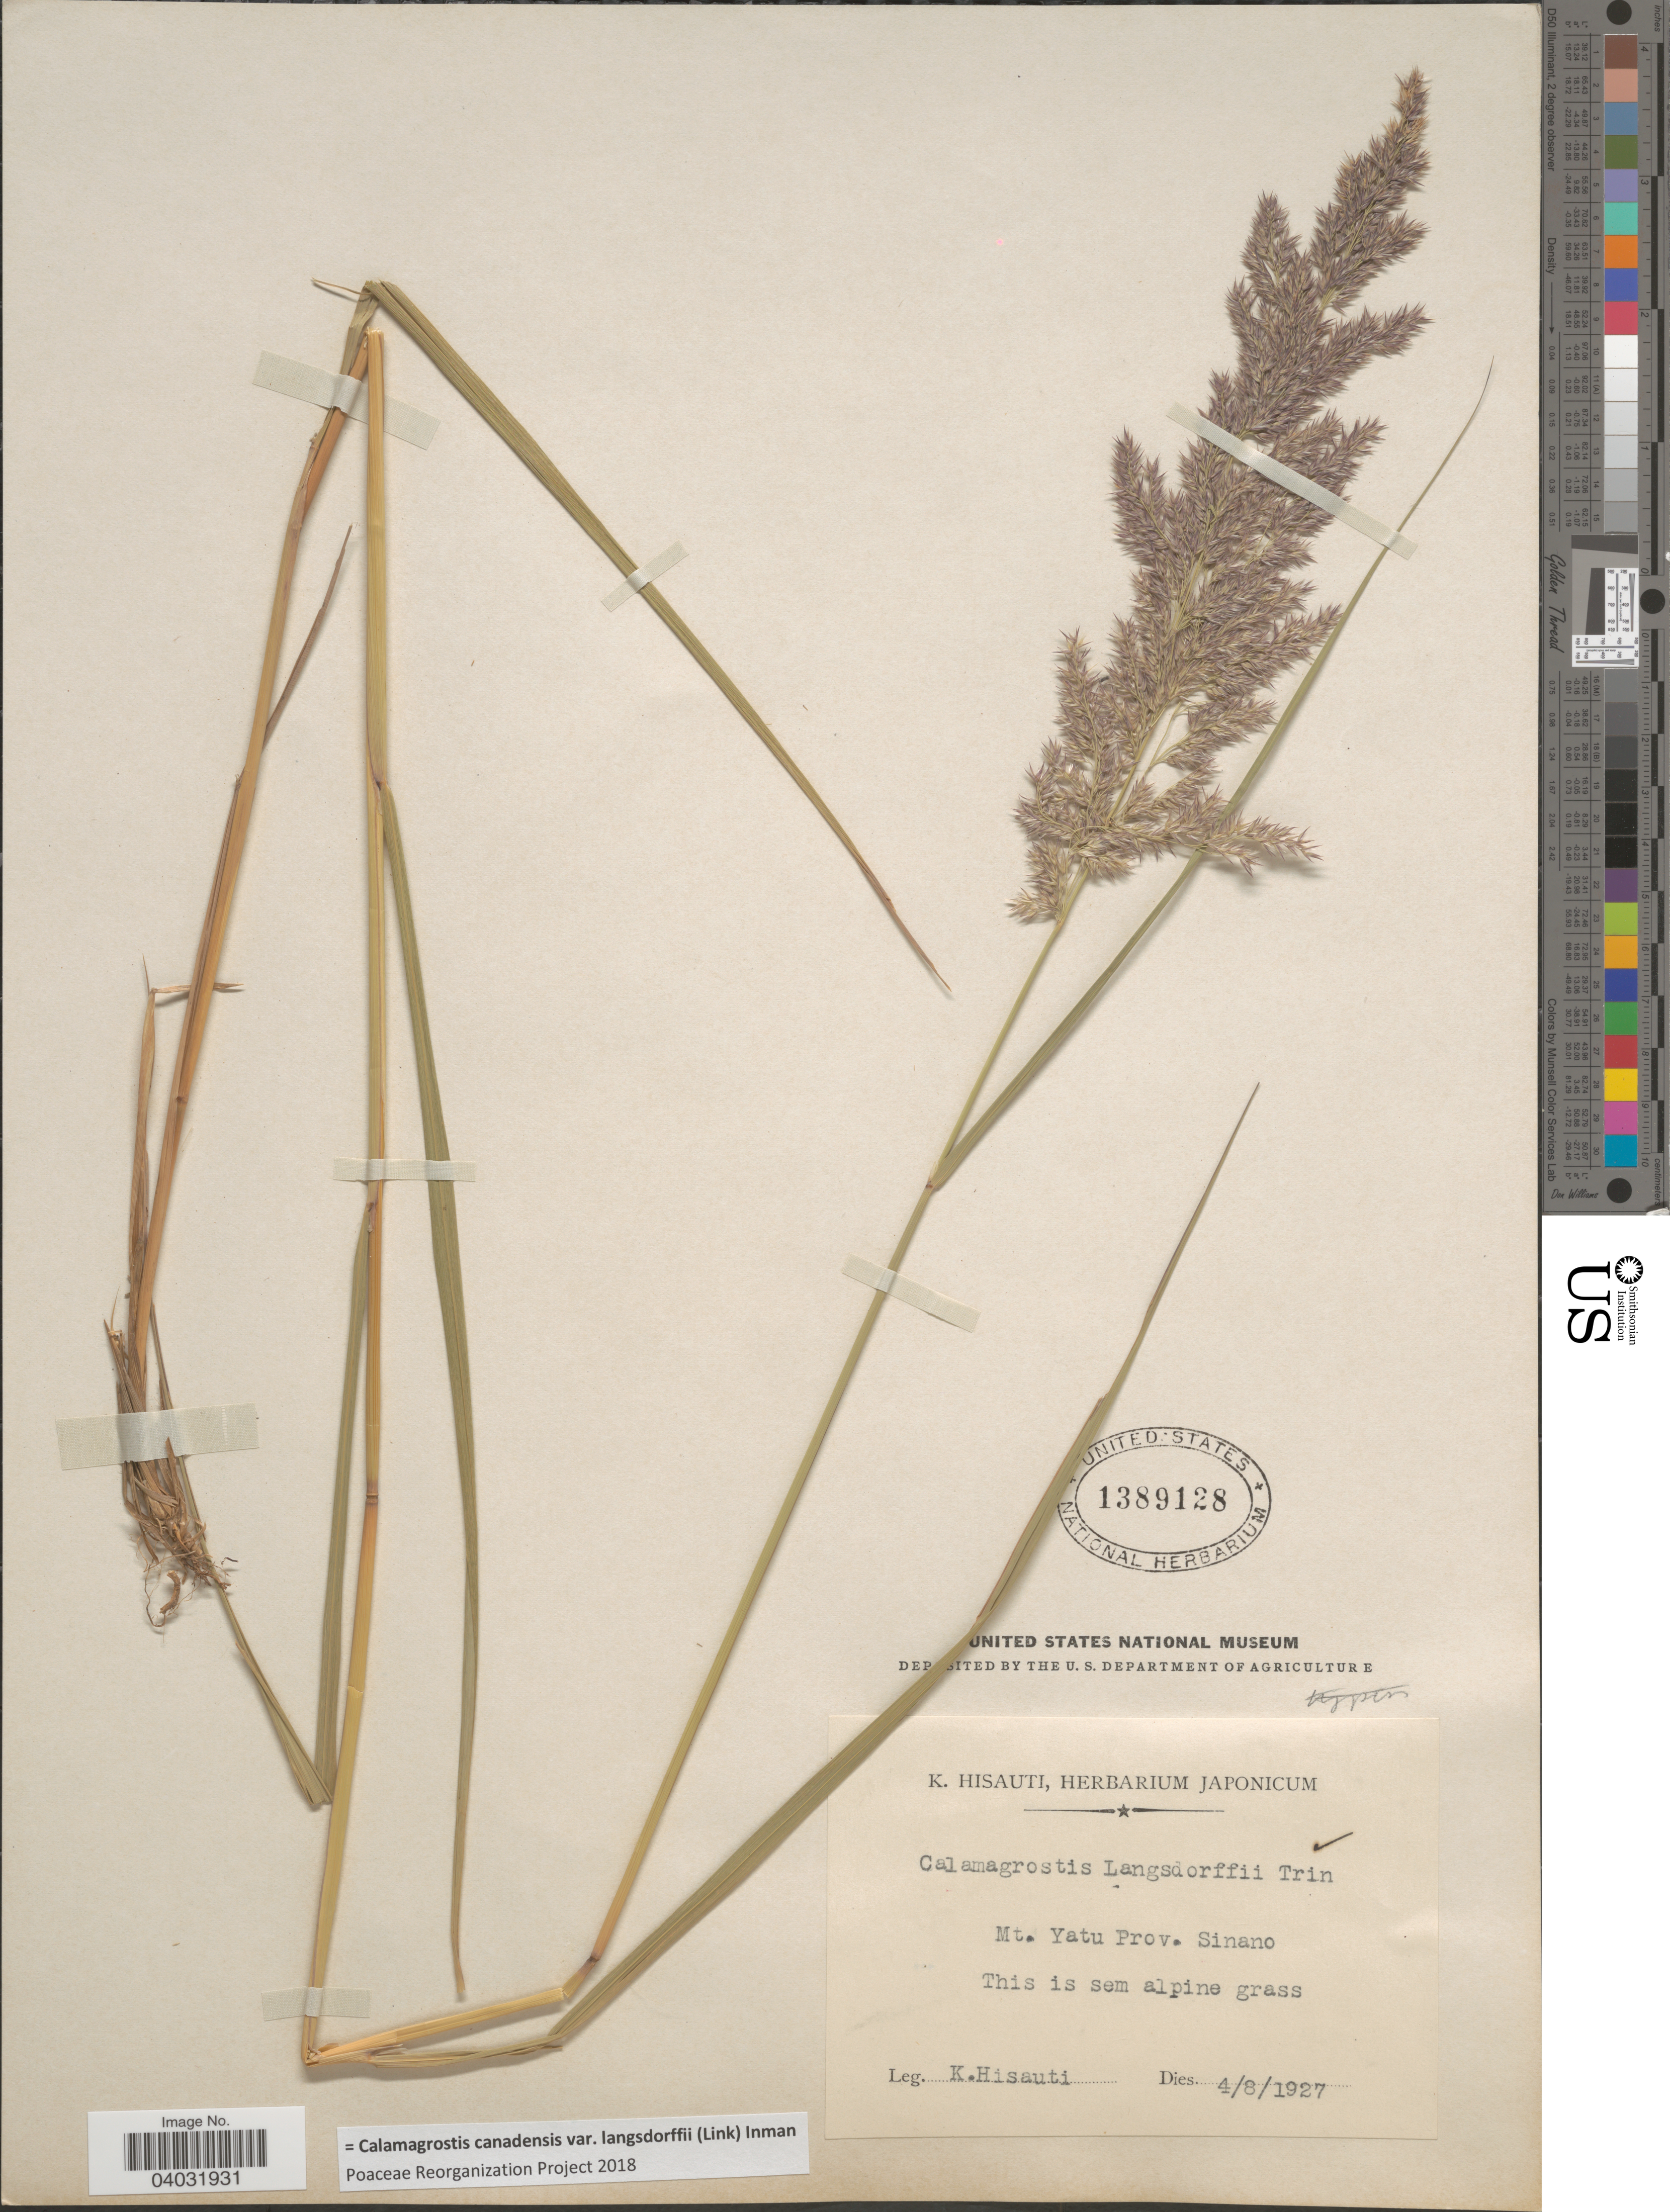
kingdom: Plantae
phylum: Tracheophyta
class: Liliopsida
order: Poales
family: Poaceae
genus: Calamagrostis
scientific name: Calamagrostis canadensis var. langsdorffii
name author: (Link) Inman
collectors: K. Hisauti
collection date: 1927-08-04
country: Japan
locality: Mt. Yatu Prov. Sinano.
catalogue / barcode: US 1389128